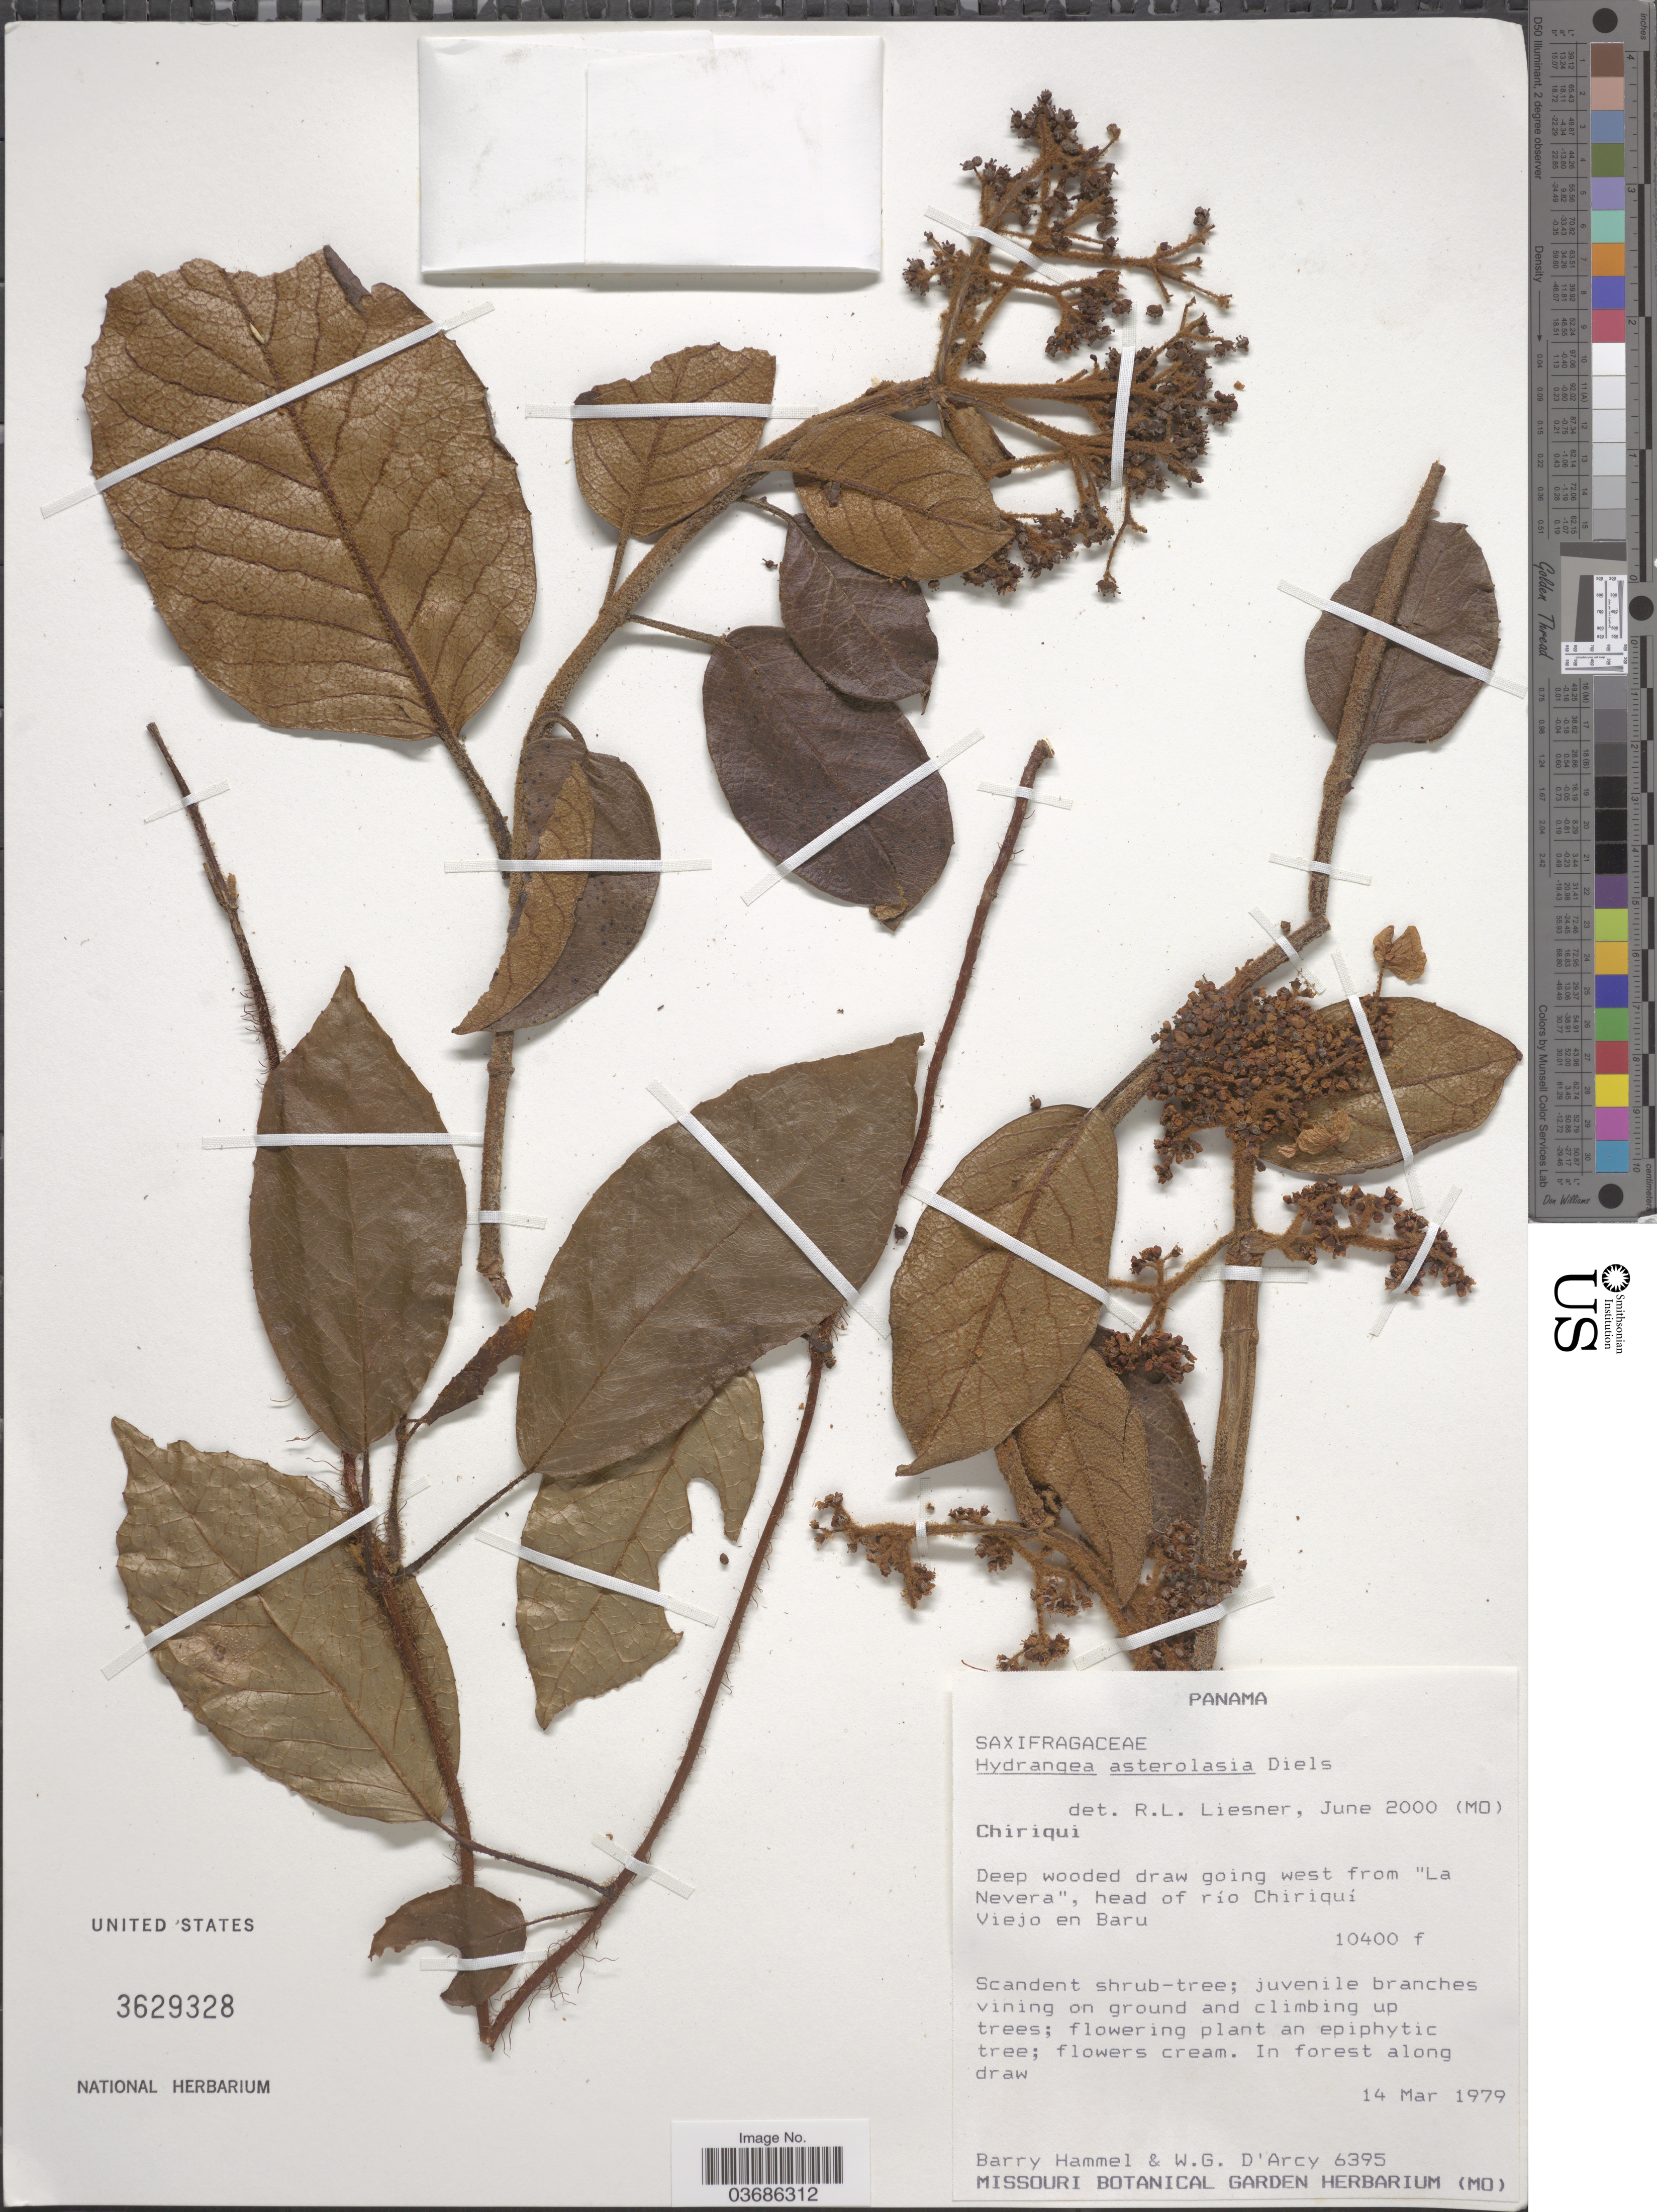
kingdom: Plantae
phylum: Tracheophyta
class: Magnoliopsida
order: Cornales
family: Hydrangeaceae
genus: Hydrangea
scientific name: Hydrangea asterolasia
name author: Diels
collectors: B. Hammel & W. G. D'Arcy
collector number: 6395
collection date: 1979-03-14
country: Panama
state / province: Chiriqui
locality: Deep wooded draw going west from "La Nevera", head of río Chiriquí Viejo en Baru.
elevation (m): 3170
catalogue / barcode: US 3629328